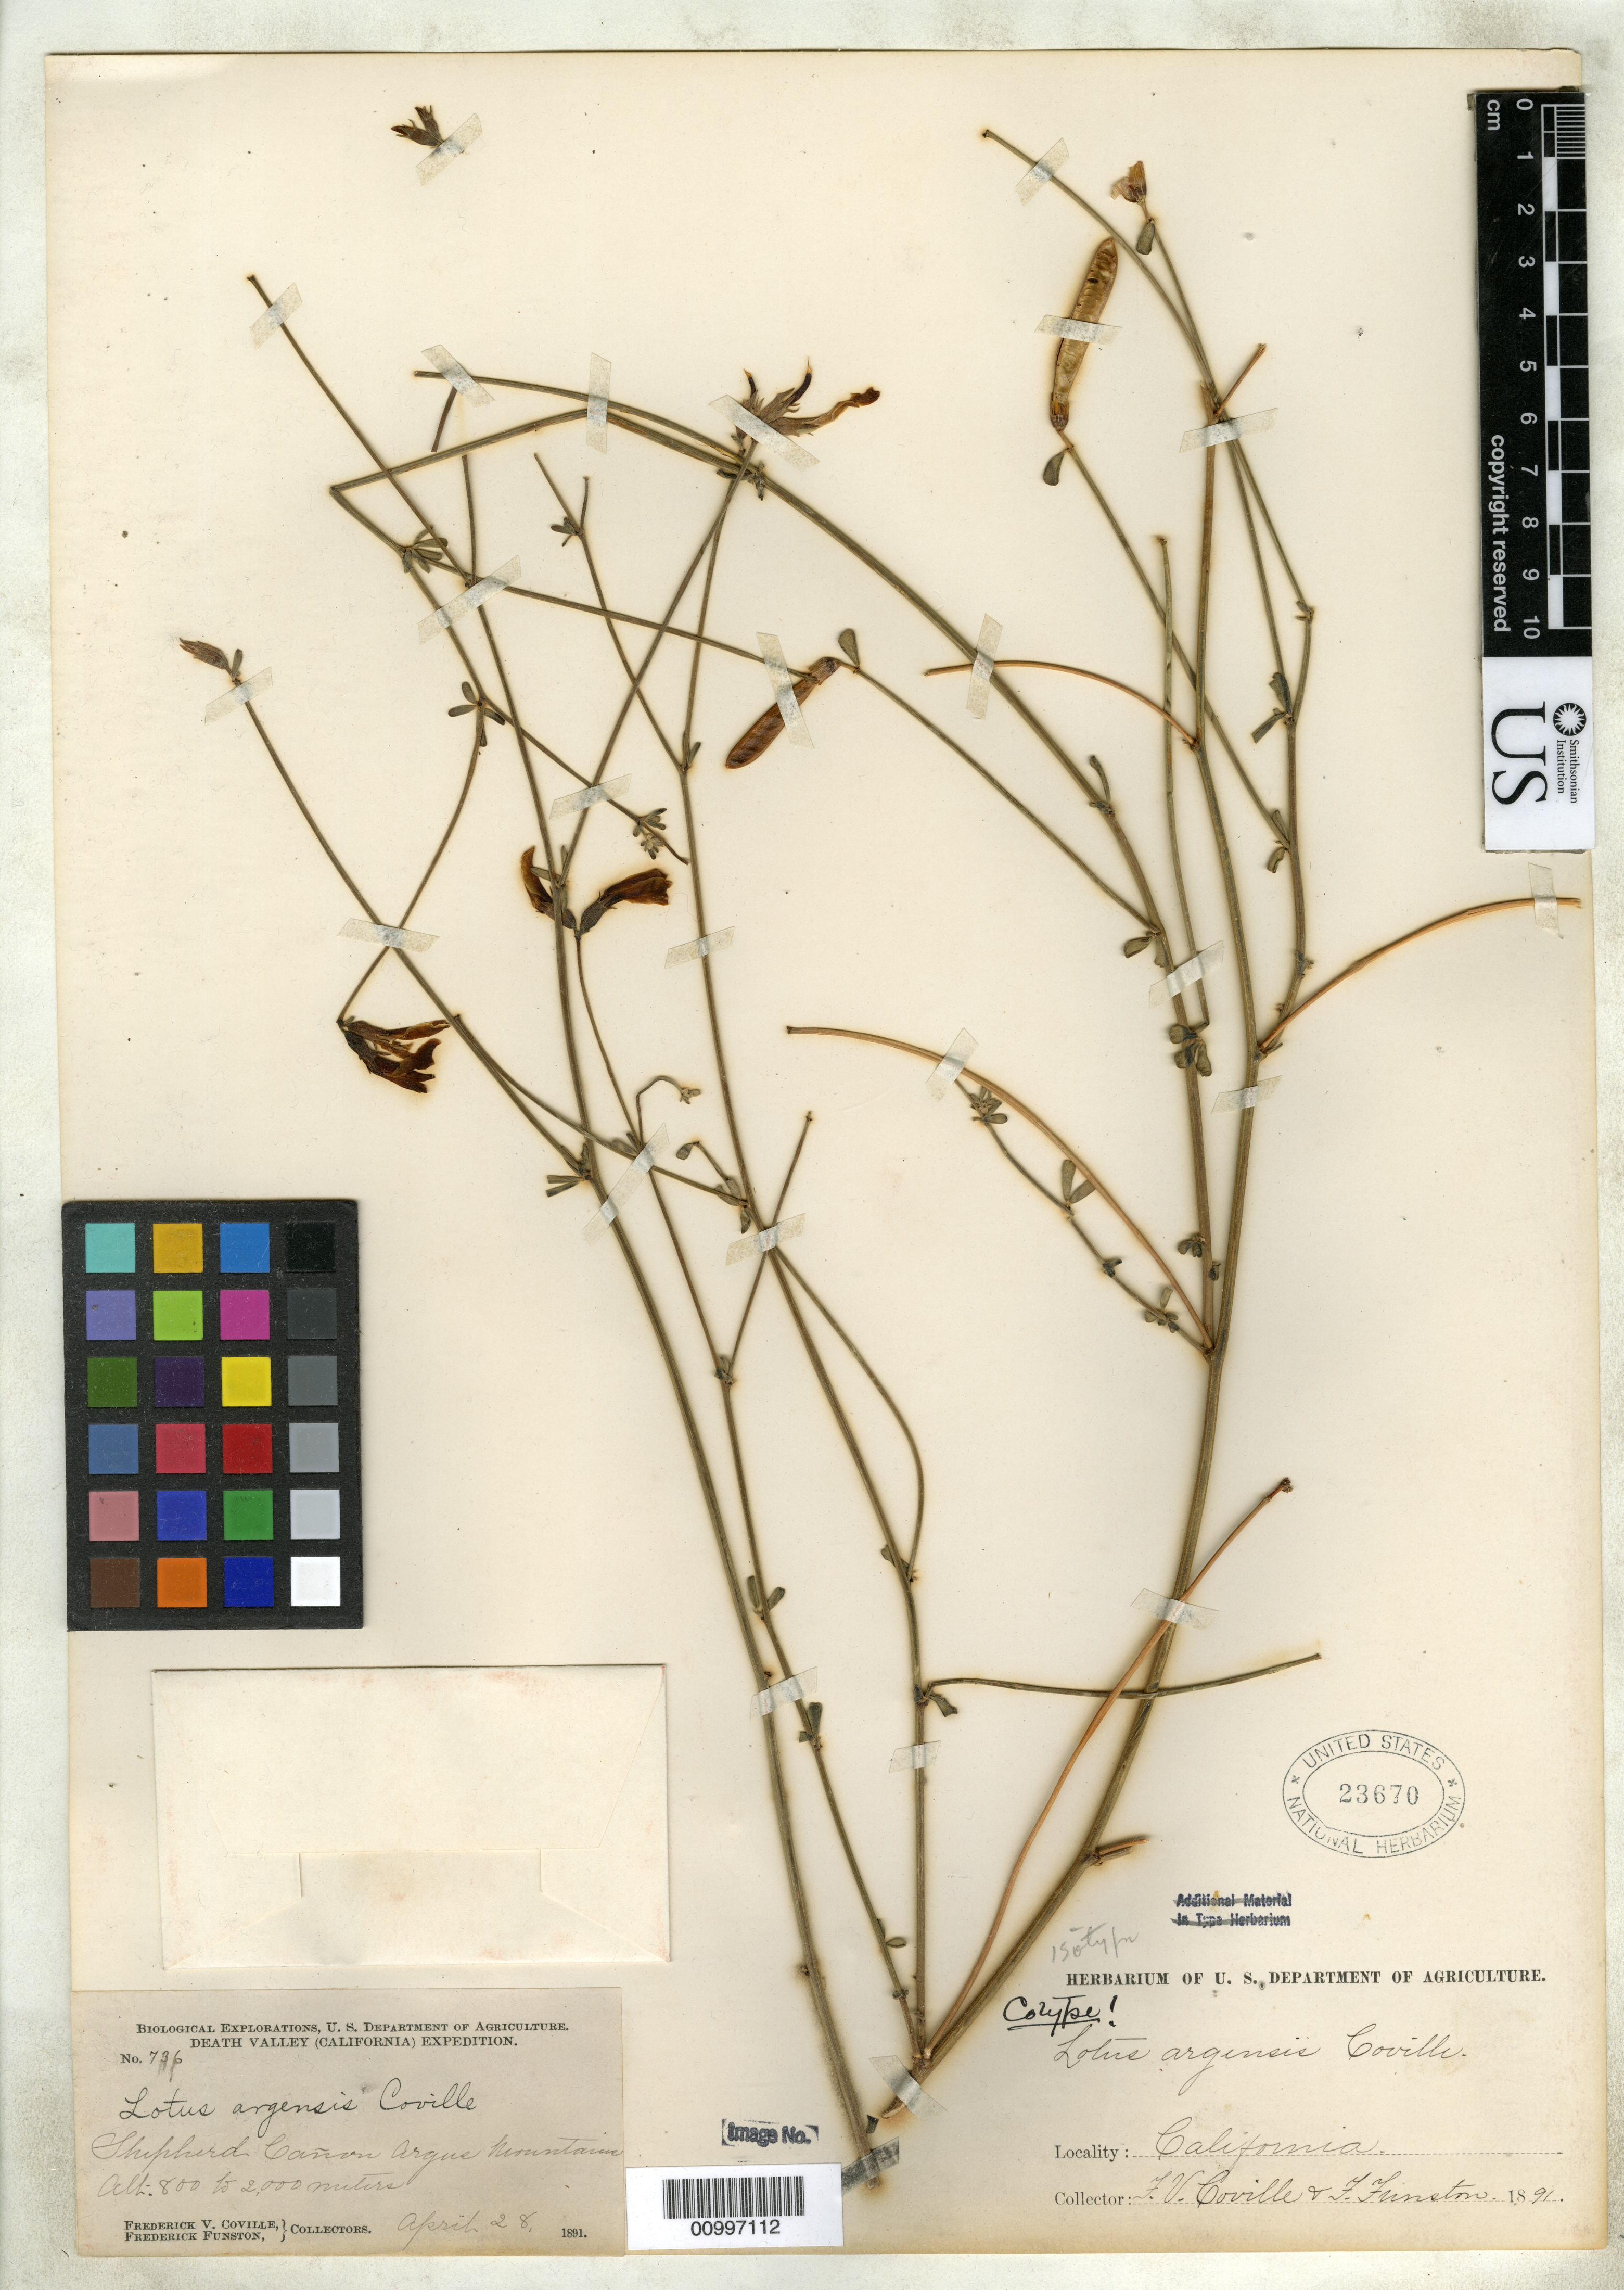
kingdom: Plantae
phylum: Tracheophyta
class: Magnoliopsida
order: Fabales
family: Fabaceae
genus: Lotus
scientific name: Lotus argensis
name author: Coville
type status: Isotype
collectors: F. V. Coville & F. Funston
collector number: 736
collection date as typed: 28 Apr 1891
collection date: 1891-04-28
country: United States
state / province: California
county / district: Inyo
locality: Shepherd Canyon. Argus mountains.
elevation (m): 800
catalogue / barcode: US 23670